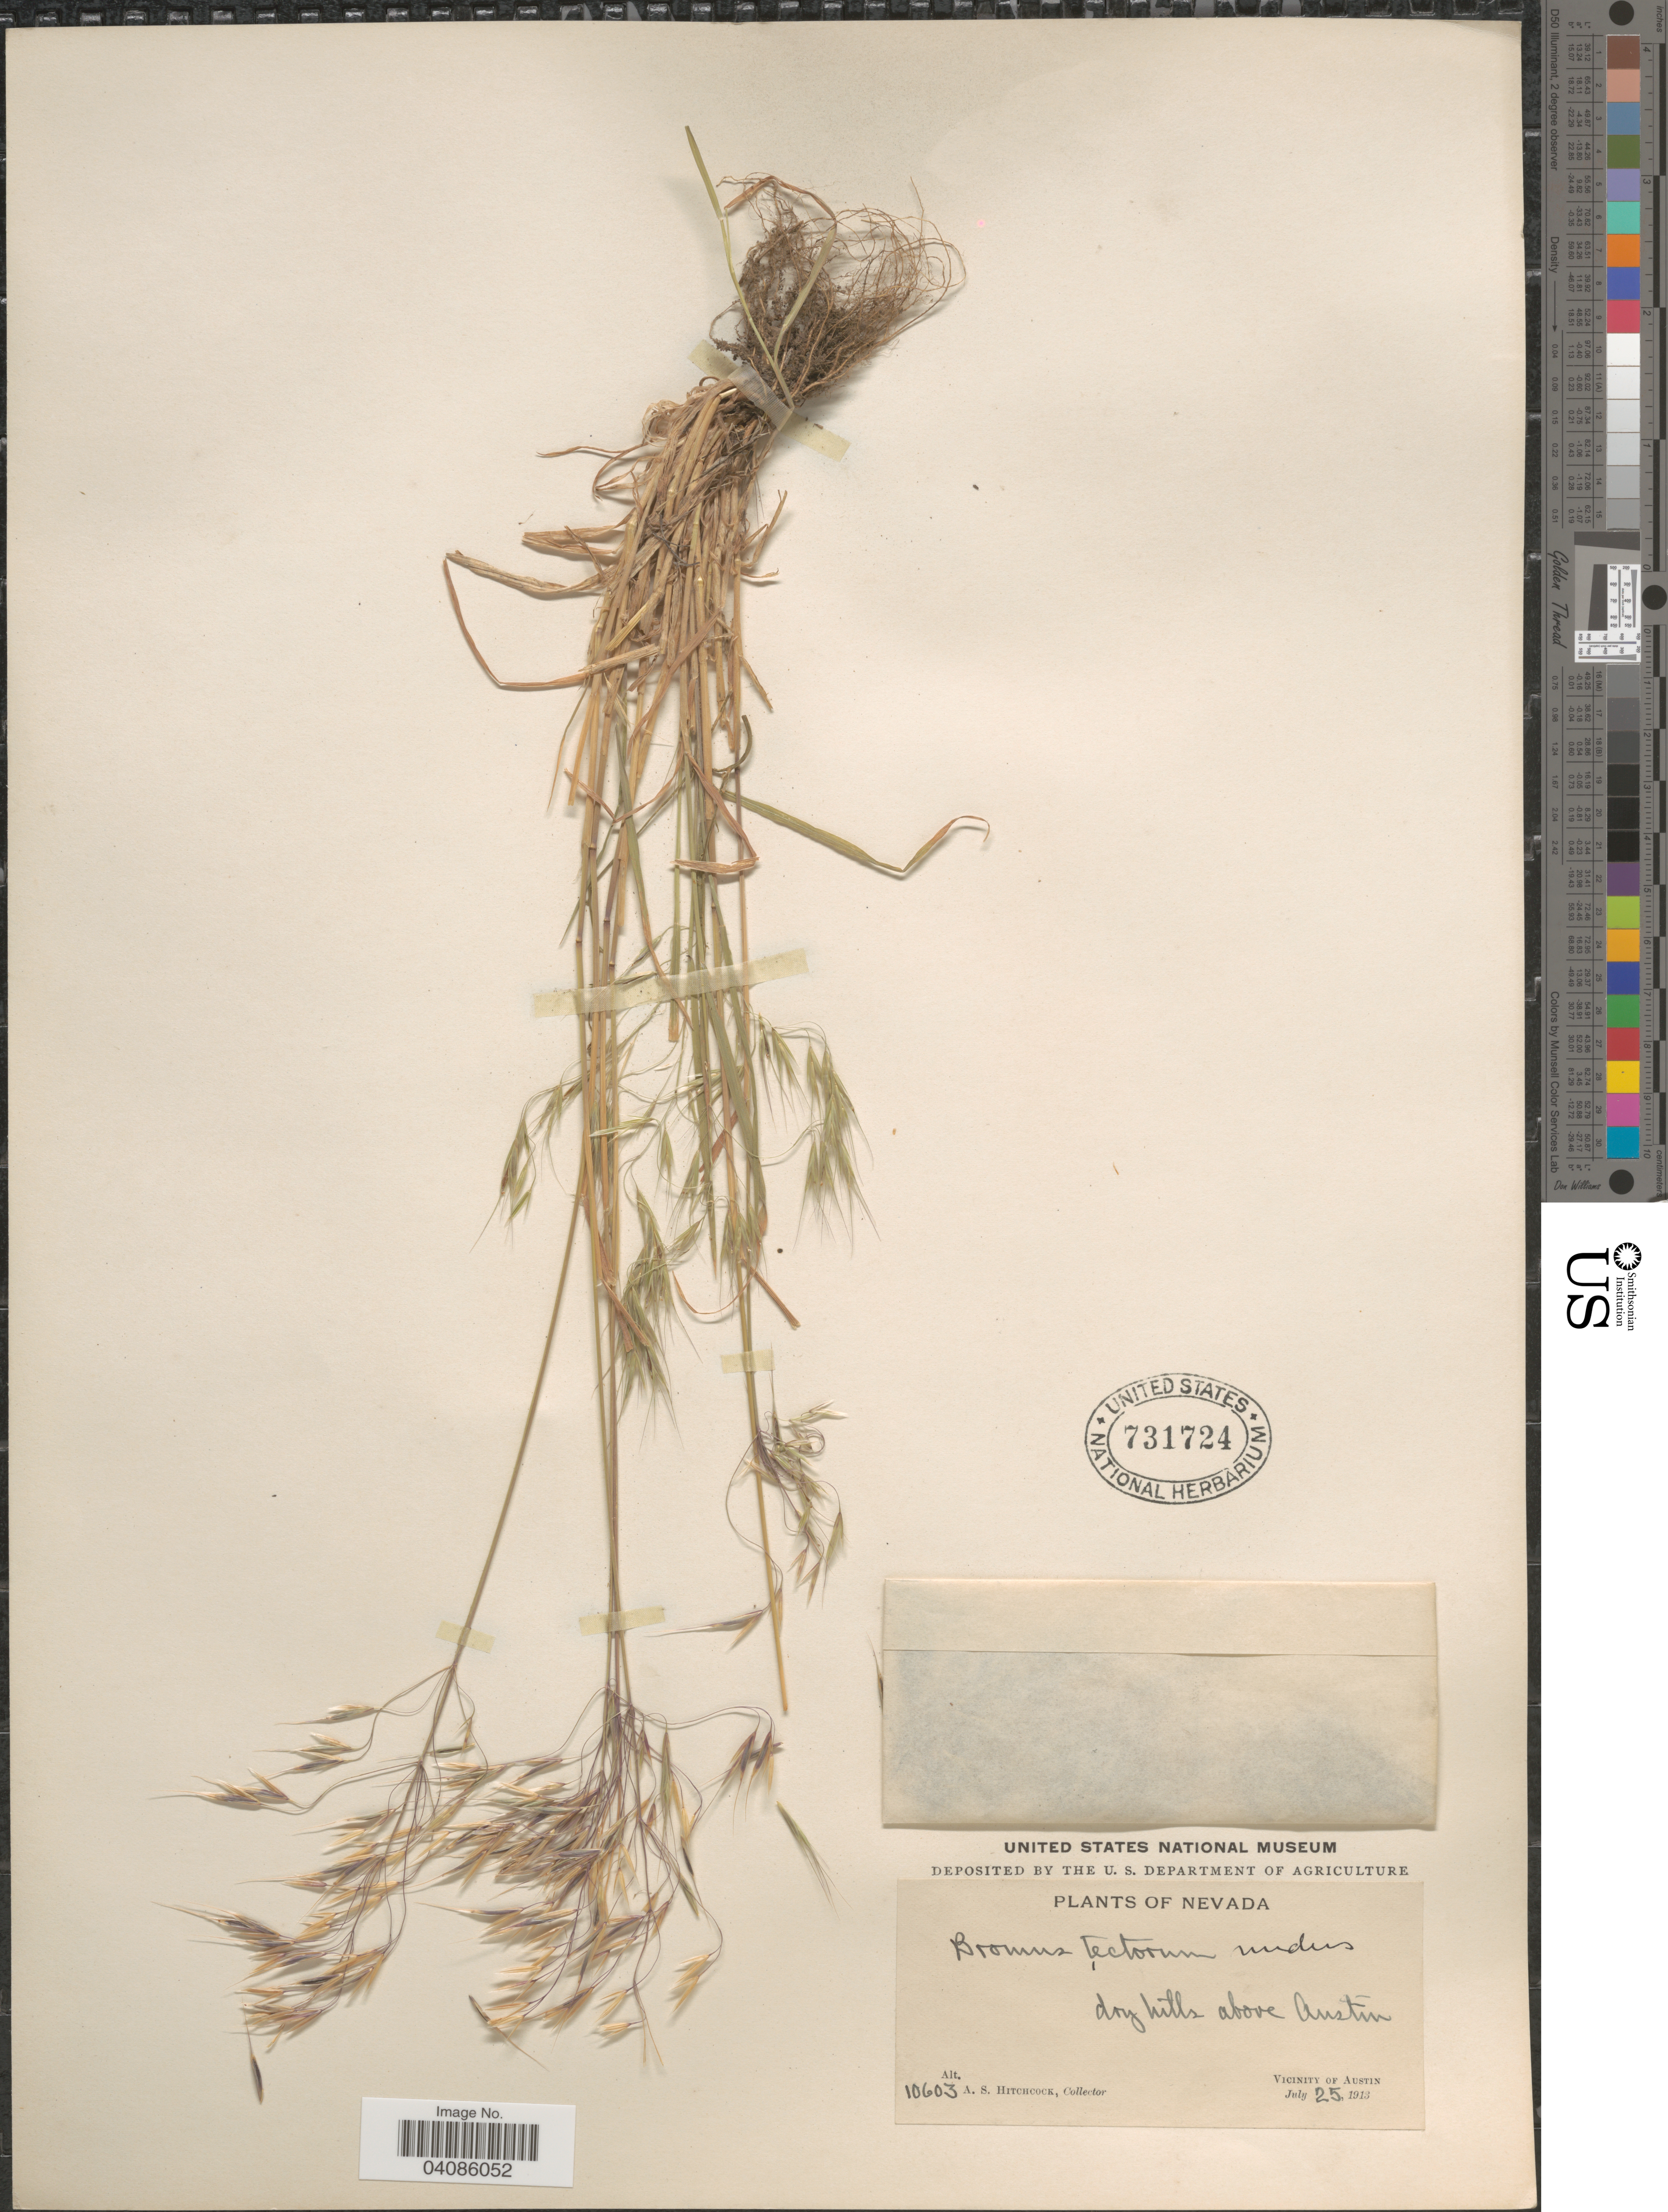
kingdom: Plantae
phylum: Tracheophyta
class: Liliopsida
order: Poales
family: Poaceae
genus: Bromus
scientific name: Bromus tectorum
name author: L.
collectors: A. S. Hitchcock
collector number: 10603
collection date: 1913-07-25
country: United States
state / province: Nevada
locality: Dry hills above Austin. Vicinity of Austin.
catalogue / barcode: US 731724